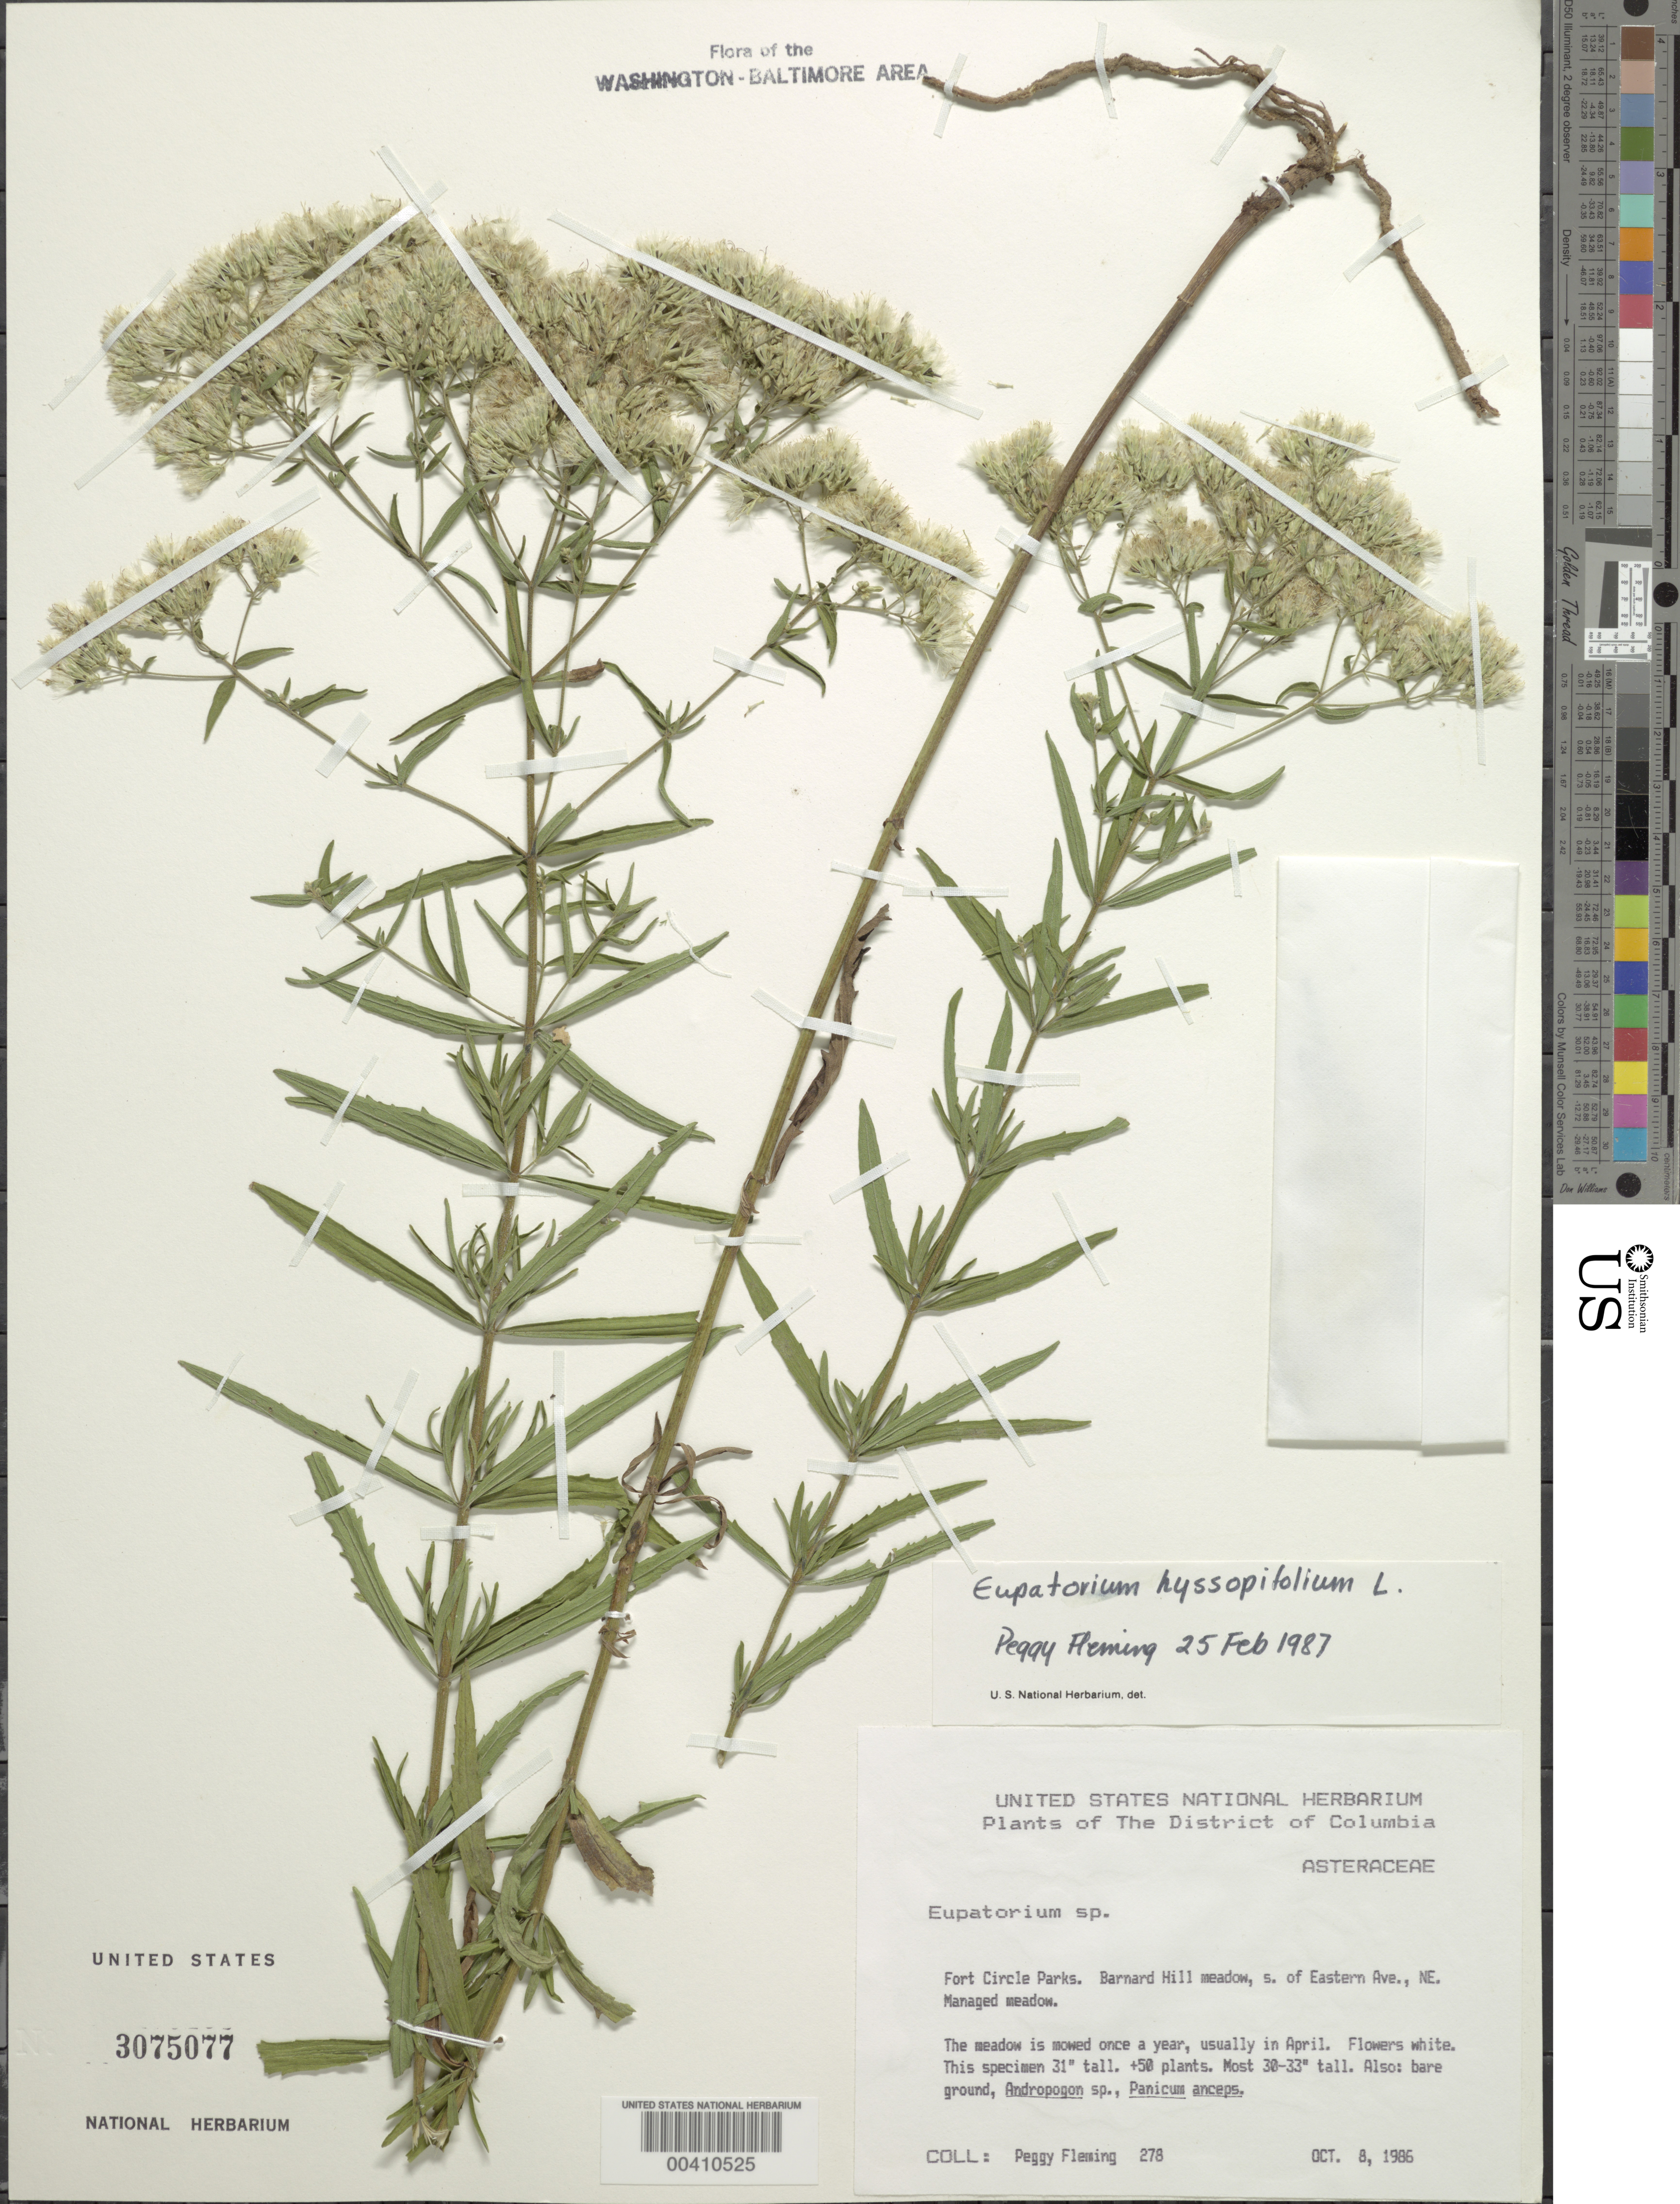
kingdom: Plantae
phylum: Tracheophyta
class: Magnoliopsida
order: Asterales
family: Asteraceae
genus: Eupatorium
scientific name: Eupatorium hyssopifolium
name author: L.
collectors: P. Fleming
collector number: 278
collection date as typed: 08 Oct 1986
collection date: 1986-10-08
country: United States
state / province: District of Columbia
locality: Fort Circle Parks, Barnard Hill meadow, S Eastern Ave, NE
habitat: Managed meadow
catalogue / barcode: US 3075077